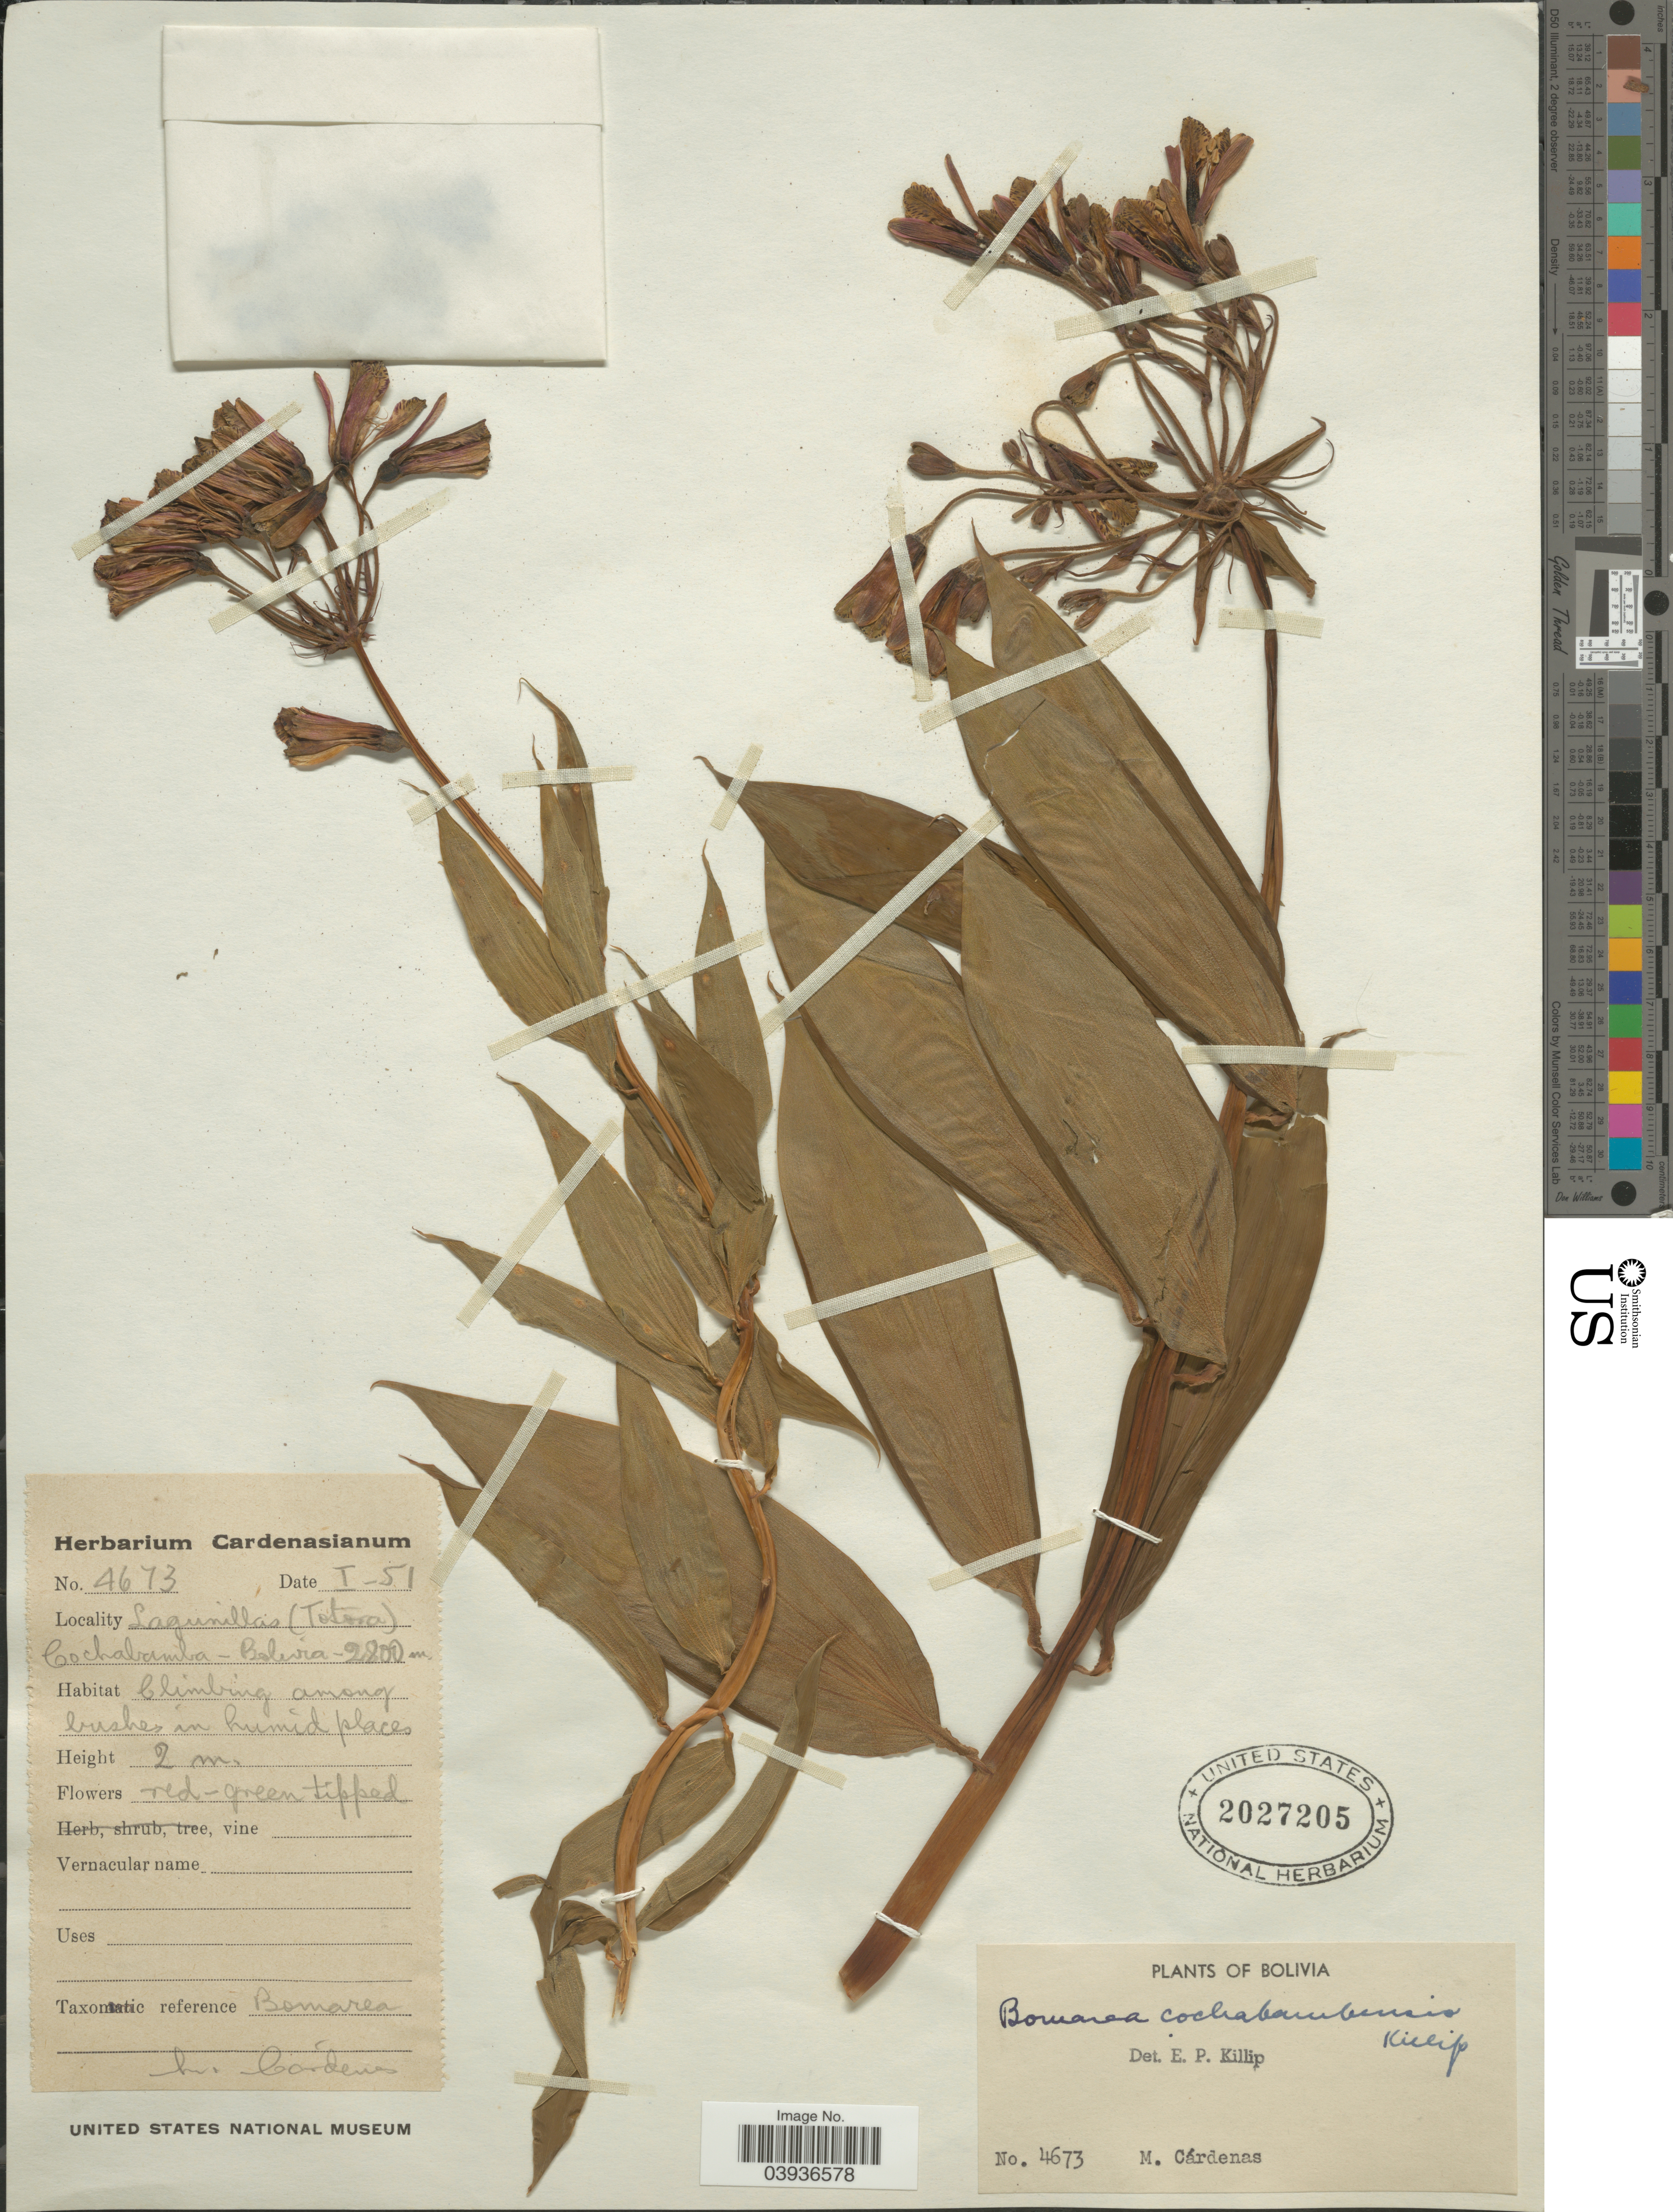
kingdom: Plantae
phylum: Tracheophyta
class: Liliopsida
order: Liliales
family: Alstroemeriaceae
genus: Bomarea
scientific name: Bomarea cochabambensis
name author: Killip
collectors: M. Cárdenas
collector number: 4673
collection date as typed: Transcribed d/m/y: /1/51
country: Bolivia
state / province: Cochabamba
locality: Lagunillas (Totora).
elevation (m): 2800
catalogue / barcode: US 2027205